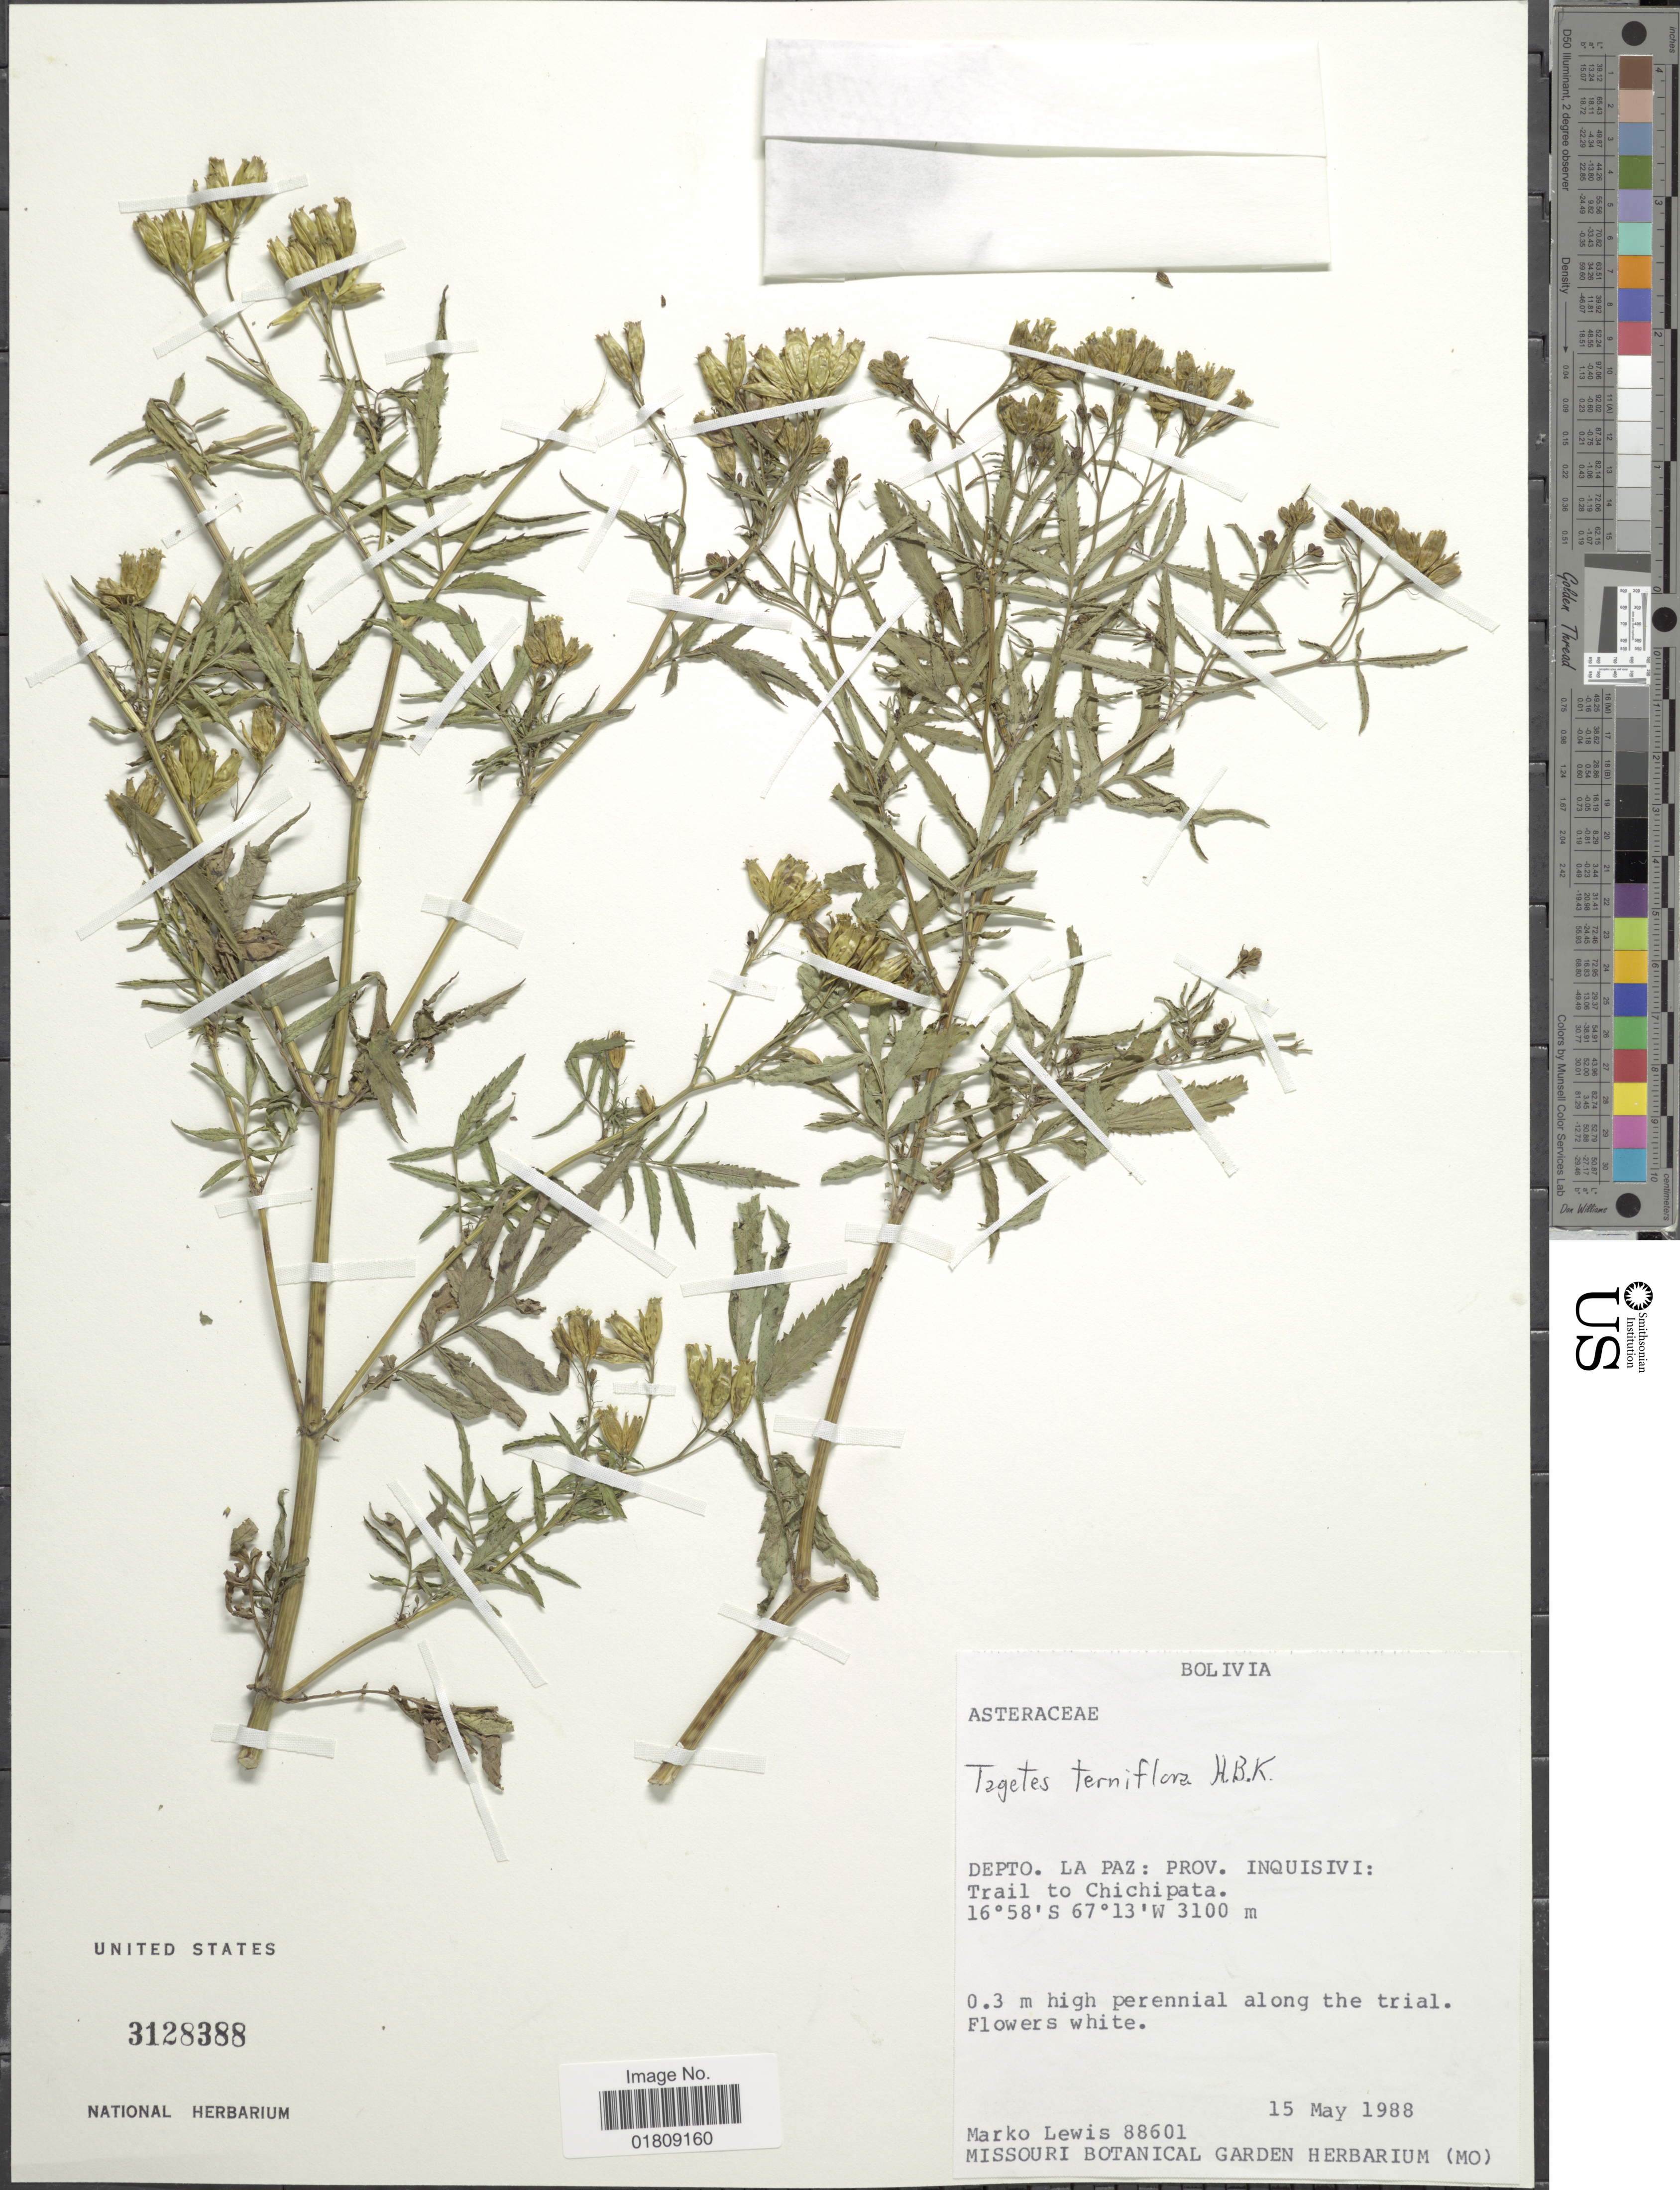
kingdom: Plantae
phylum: Tracheophyta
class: Magnoliopsida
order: Asterales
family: Asteraceae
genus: Tagetes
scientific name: Tagetes terniflora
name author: Kunth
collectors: M. A. Lewis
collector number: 88601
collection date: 1988-05-15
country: Bolivia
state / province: La Paz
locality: Prov. Inquisivi, Trail to Chichipata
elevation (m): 3100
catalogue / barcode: US 3128388